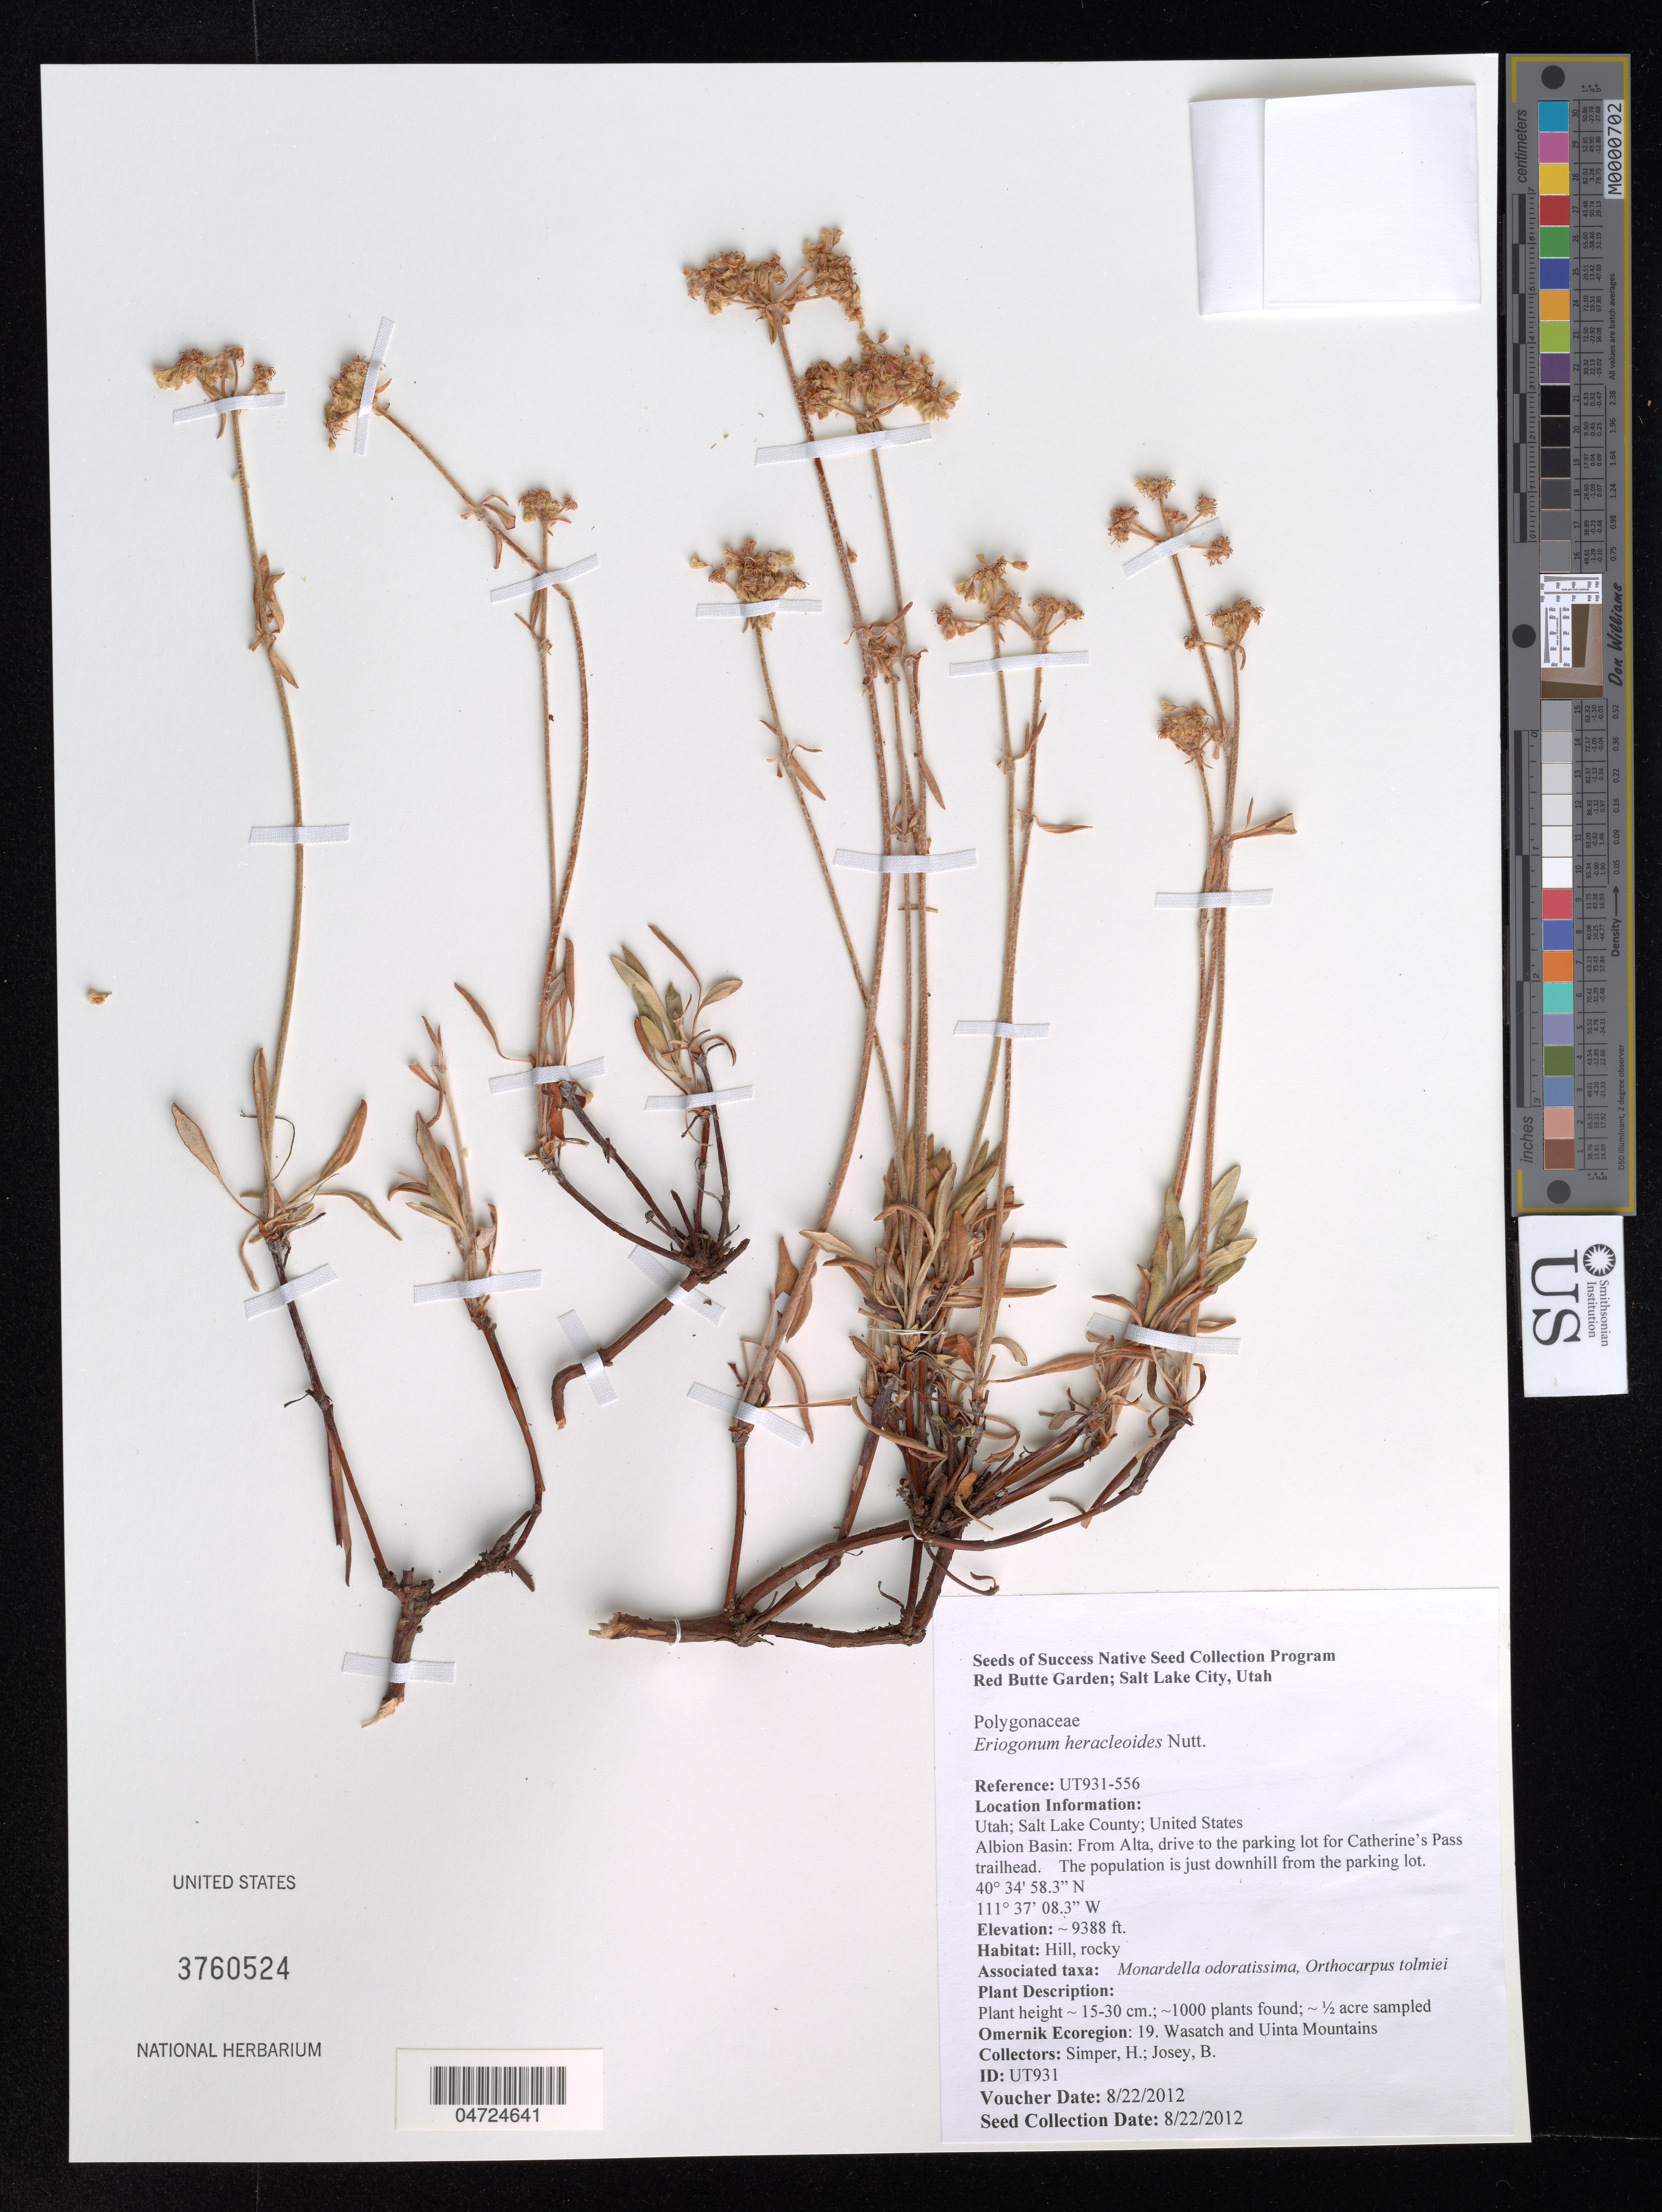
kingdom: Plantae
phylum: Tracheophyta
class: Magnoliopsida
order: Caryophyllales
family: Polygonaceae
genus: Eriogonum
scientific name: Eriogonum heracleoides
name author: Nutt.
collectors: H. Simper & B. Josey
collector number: UT931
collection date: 2012-08-22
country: United States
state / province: Utah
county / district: Salt Lake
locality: Salt Lake County. Albion Basin: From Alta, drive to the parking lot for Catherine's Pass trailhead. The population is just downhill from the parking lot. Omernik Ecoregion: 19. Wasatch and Uinta Mountains.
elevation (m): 2861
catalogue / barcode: US 3760524